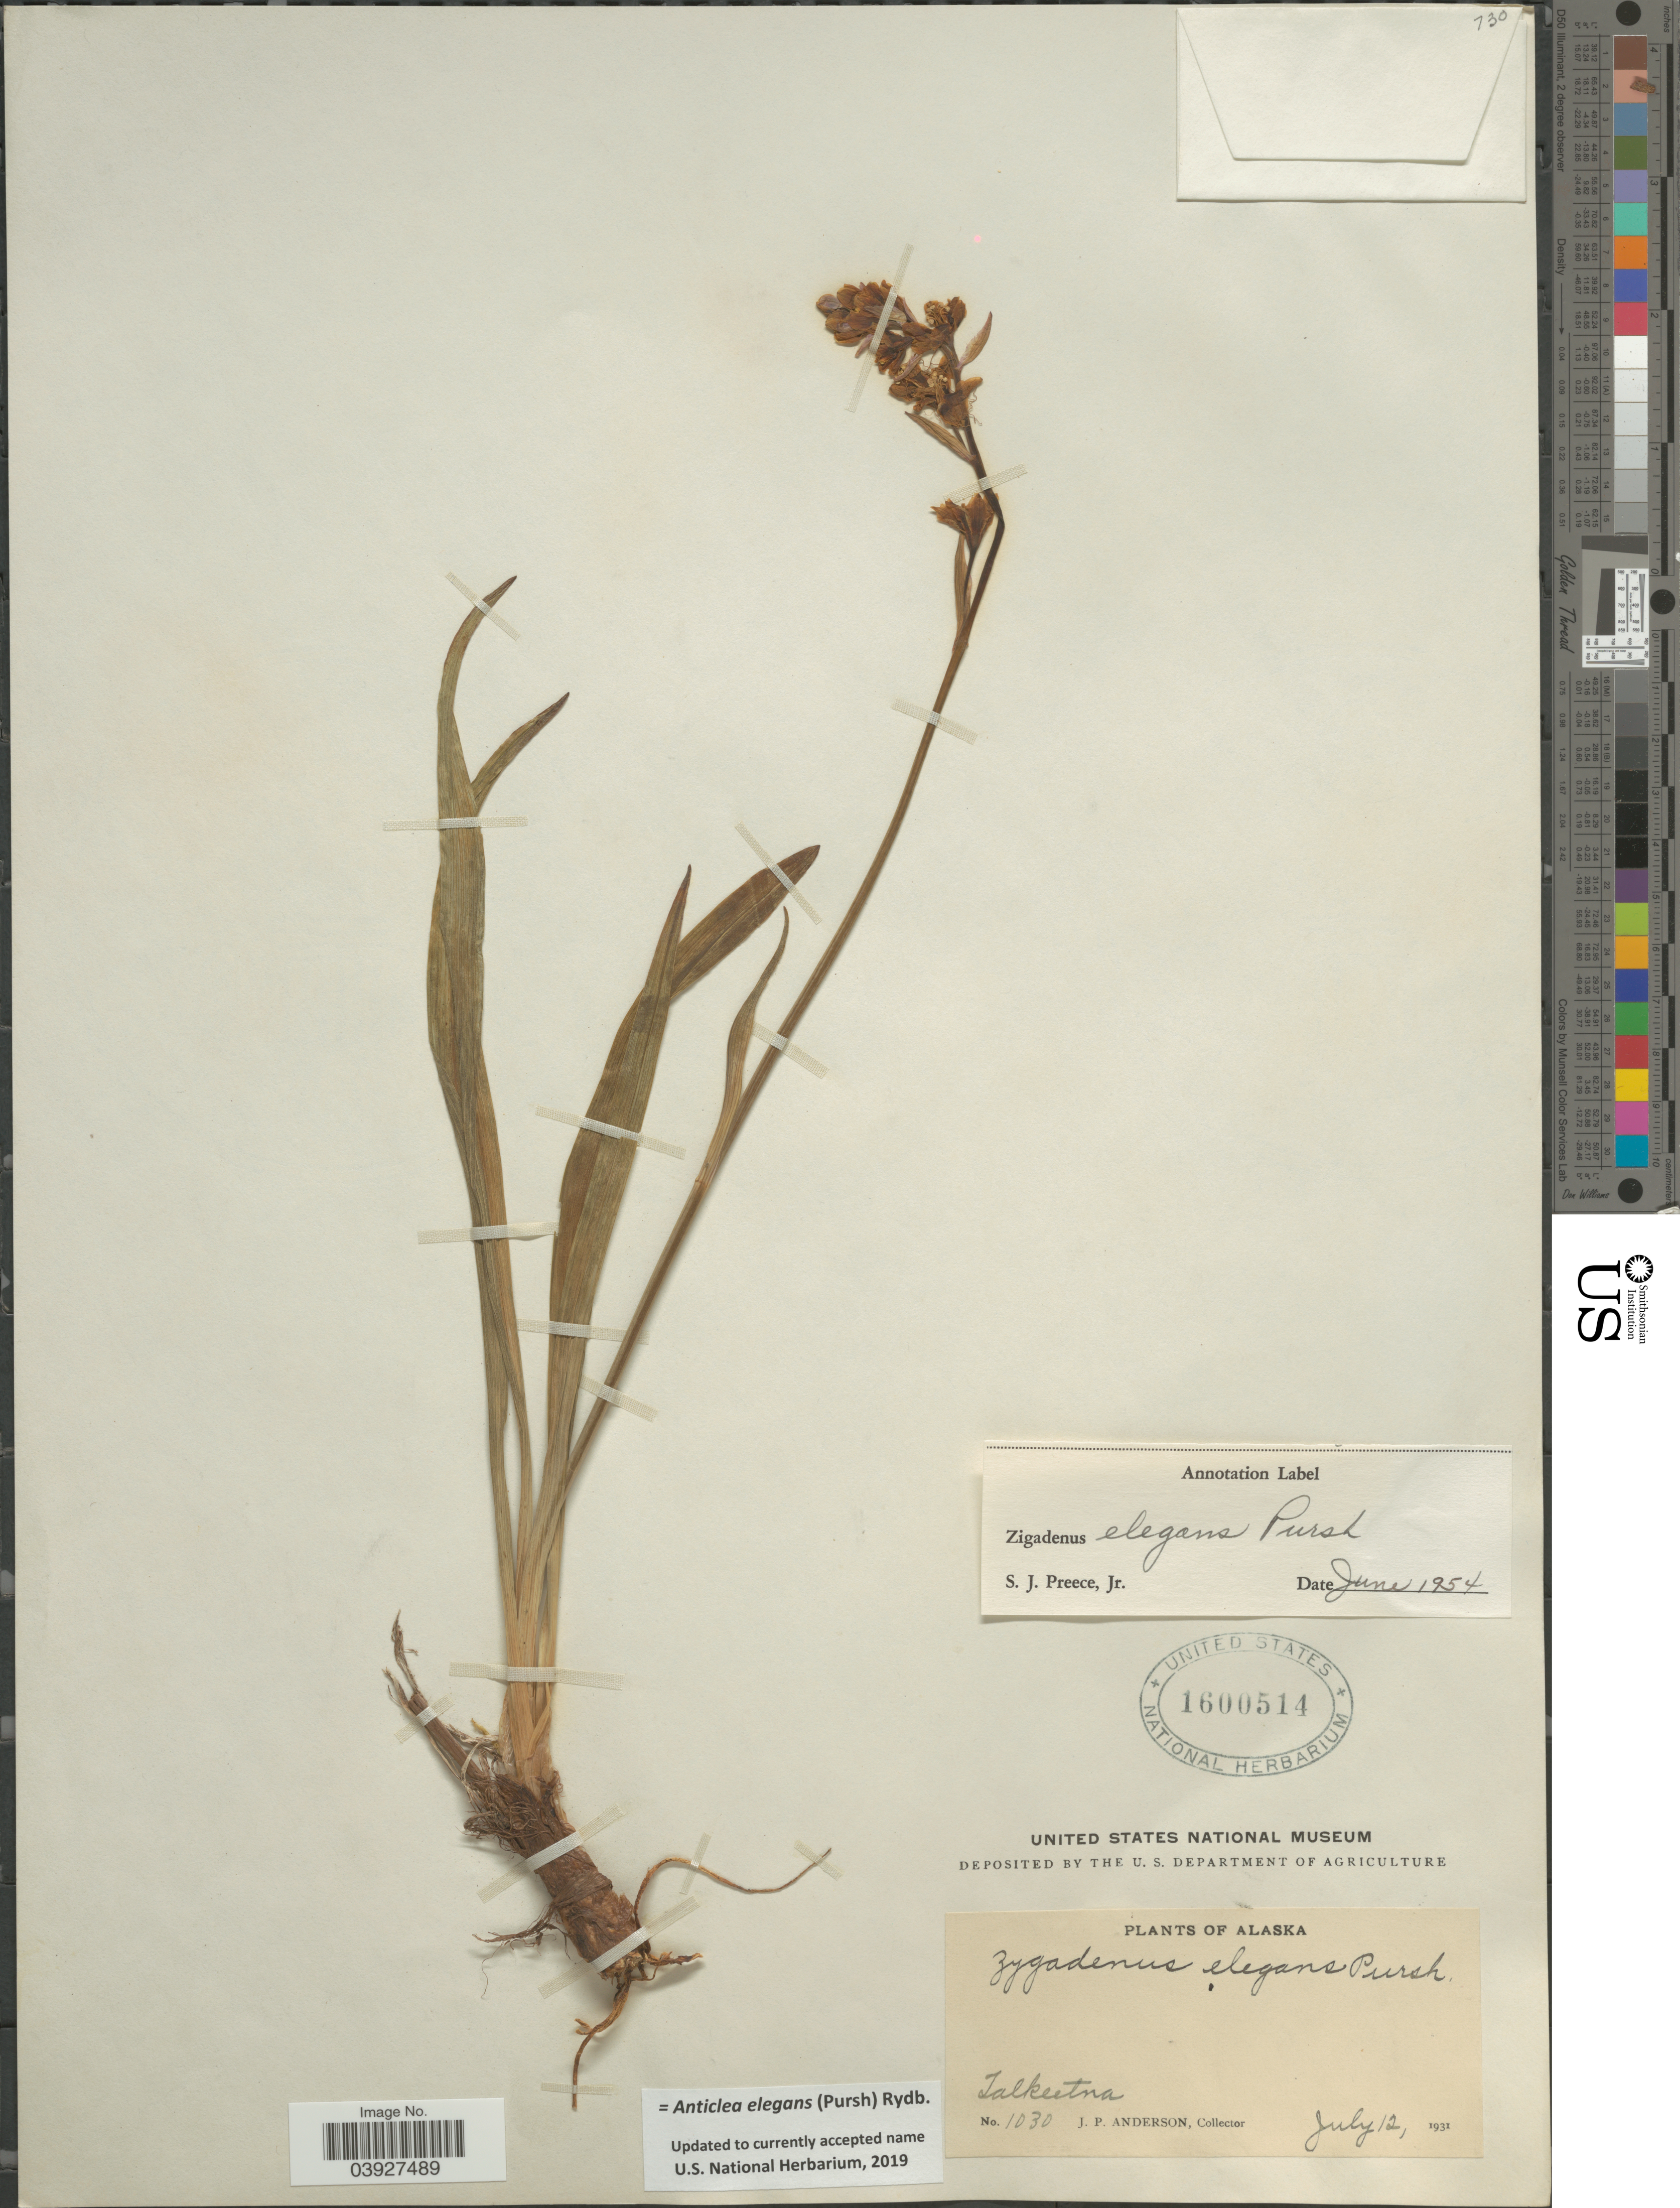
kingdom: Plantae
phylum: Tracheophyta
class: Liliopsida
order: Liliales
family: Melanthiaceae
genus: Anticlea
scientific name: Anticlea elegans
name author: (Pursh) Rydb.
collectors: J. P. Anderson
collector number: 1030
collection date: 1931-07-12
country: United States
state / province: Alaska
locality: Talkeetna.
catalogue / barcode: US 1600514